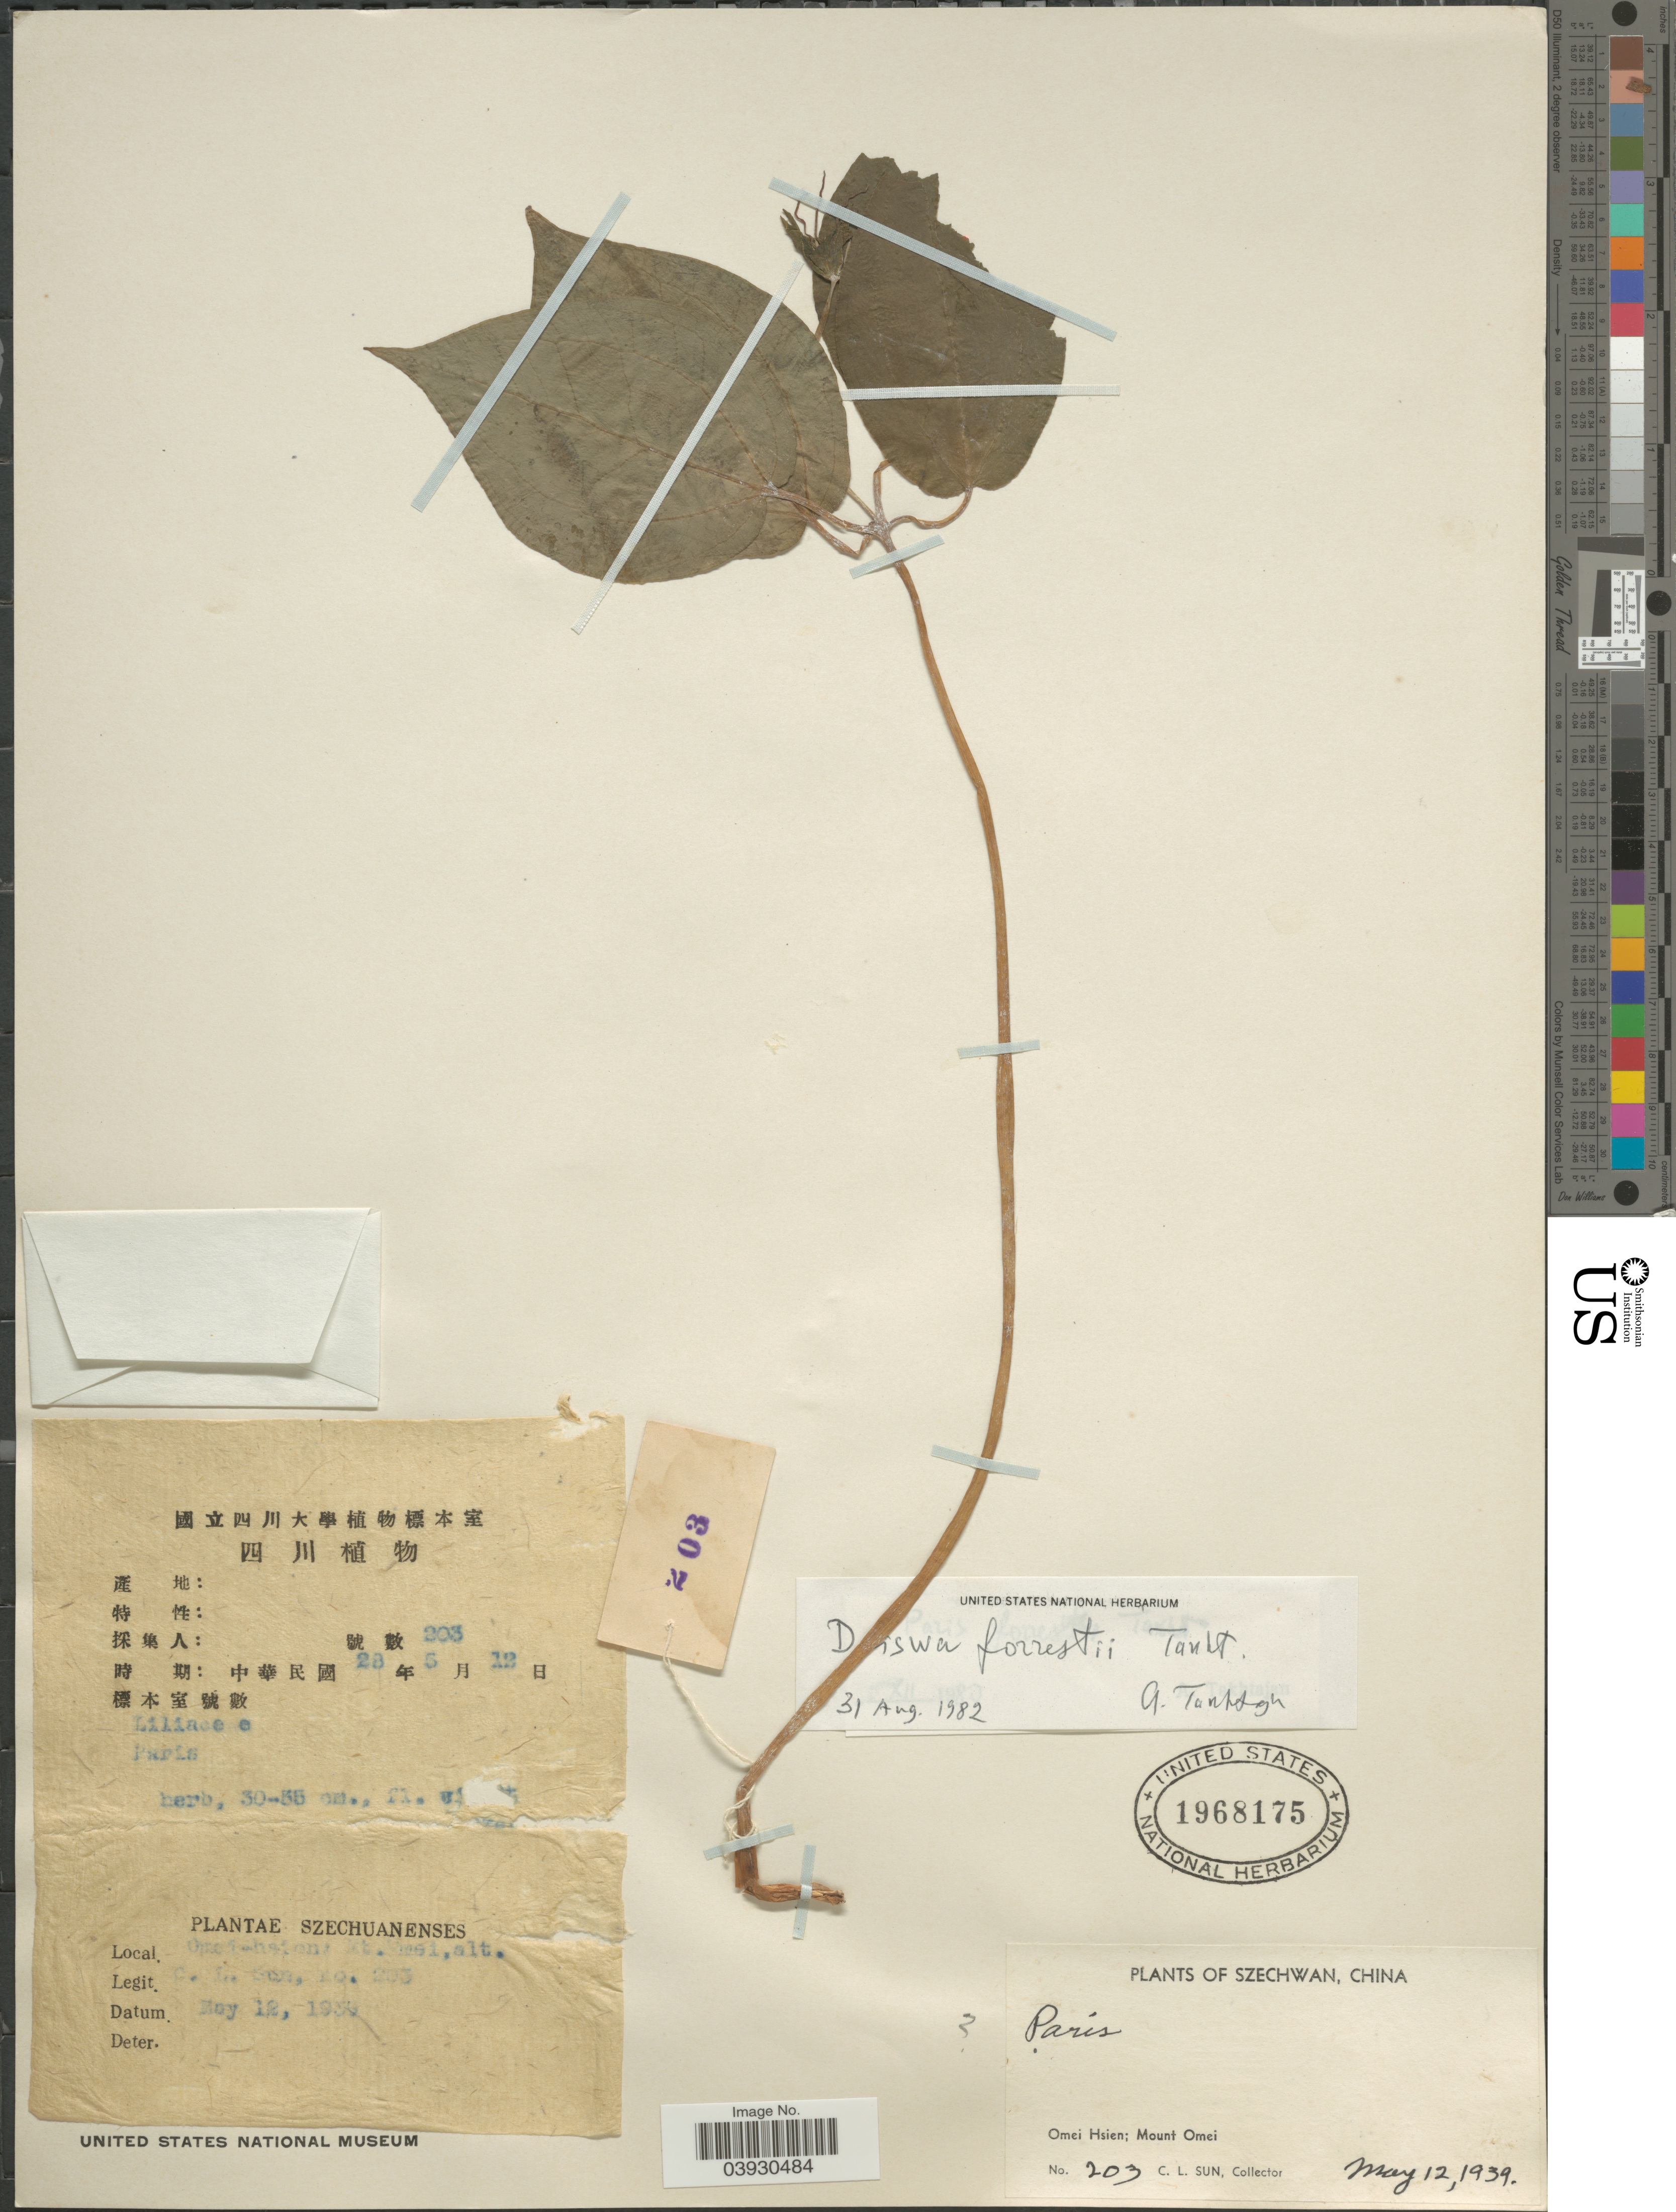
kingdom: Plantae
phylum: Tracheophyta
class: Liliopsida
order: Liliales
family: Melanthiaceae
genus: Paris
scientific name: Paris forrestii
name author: (Takht.) H. Li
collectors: C. Sun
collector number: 203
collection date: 1939-05-12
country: China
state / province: Sichuan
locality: Szechwan. Omei Hsien; Mount Omei.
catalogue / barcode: US 1968175